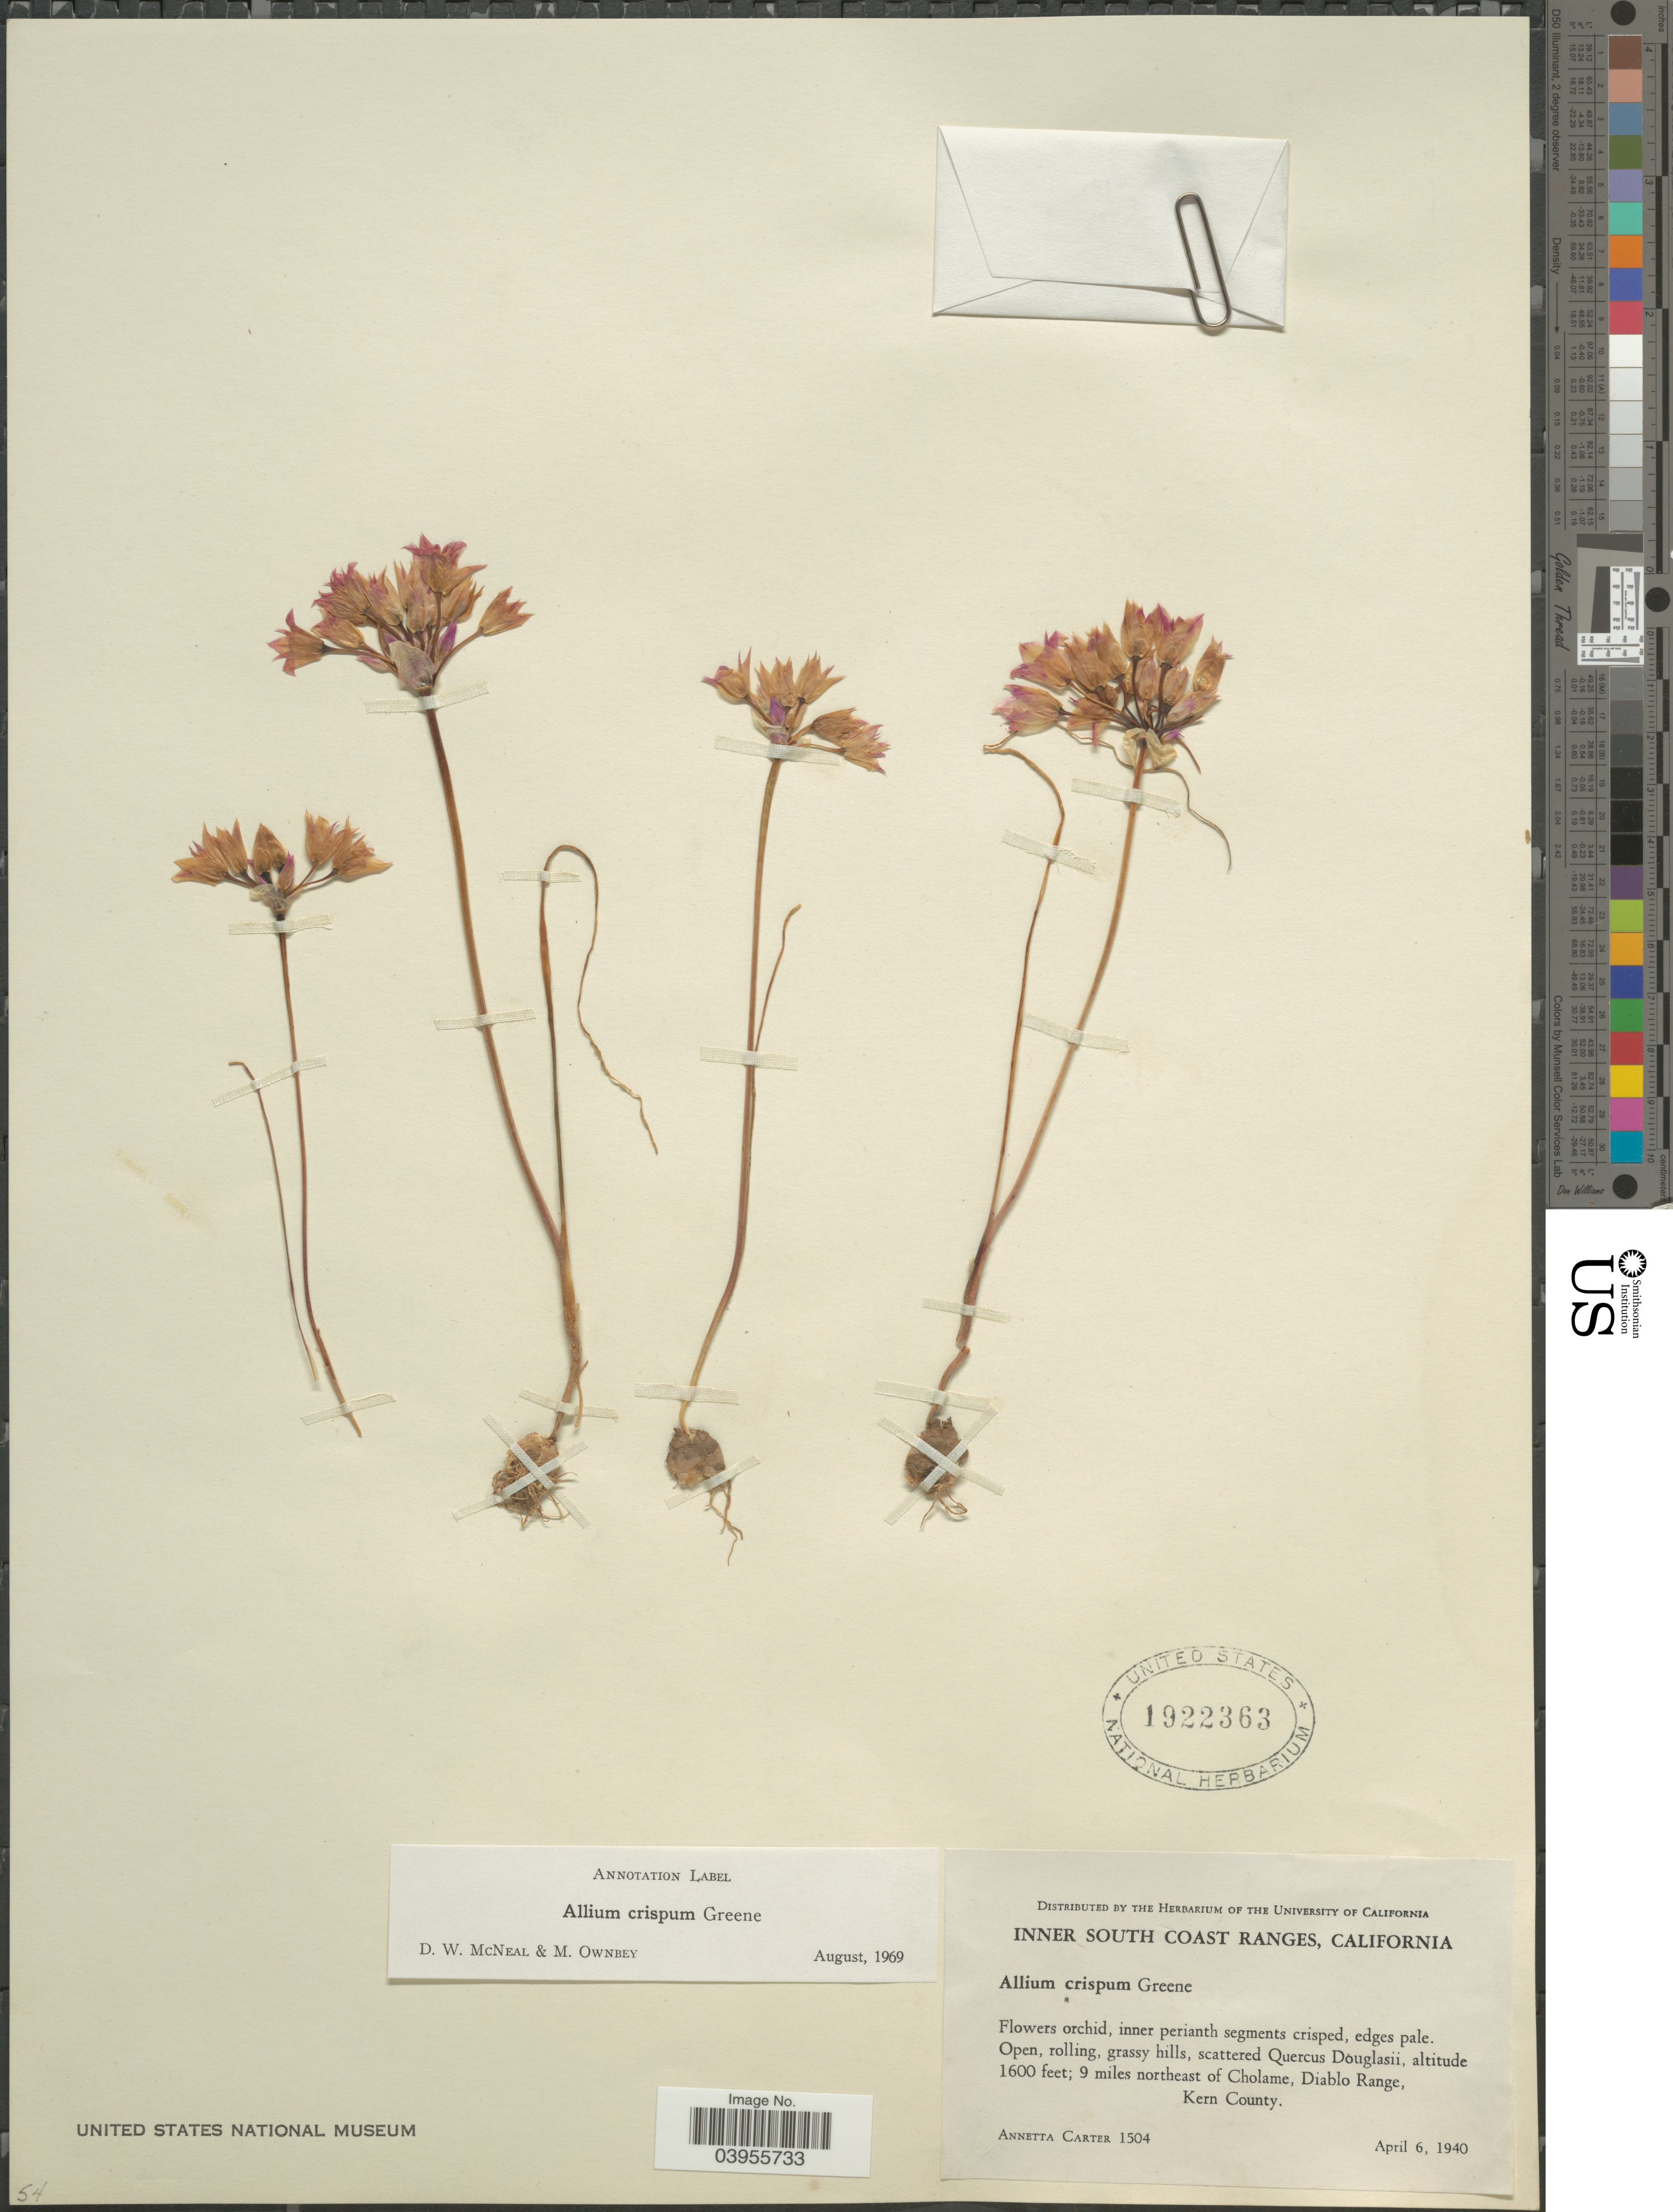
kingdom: Plantae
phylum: Tracheophyta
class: Liliopsida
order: Asparagales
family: Amaryllidaceae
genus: Allium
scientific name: Allium crispum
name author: Greene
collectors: A. Carter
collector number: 1504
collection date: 1940-04-06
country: United States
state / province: California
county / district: Kern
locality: Inner South Coast Ranges. 9 miles northeast of Cholame, Diablo Range, Kern County.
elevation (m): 488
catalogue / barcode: US 1922363